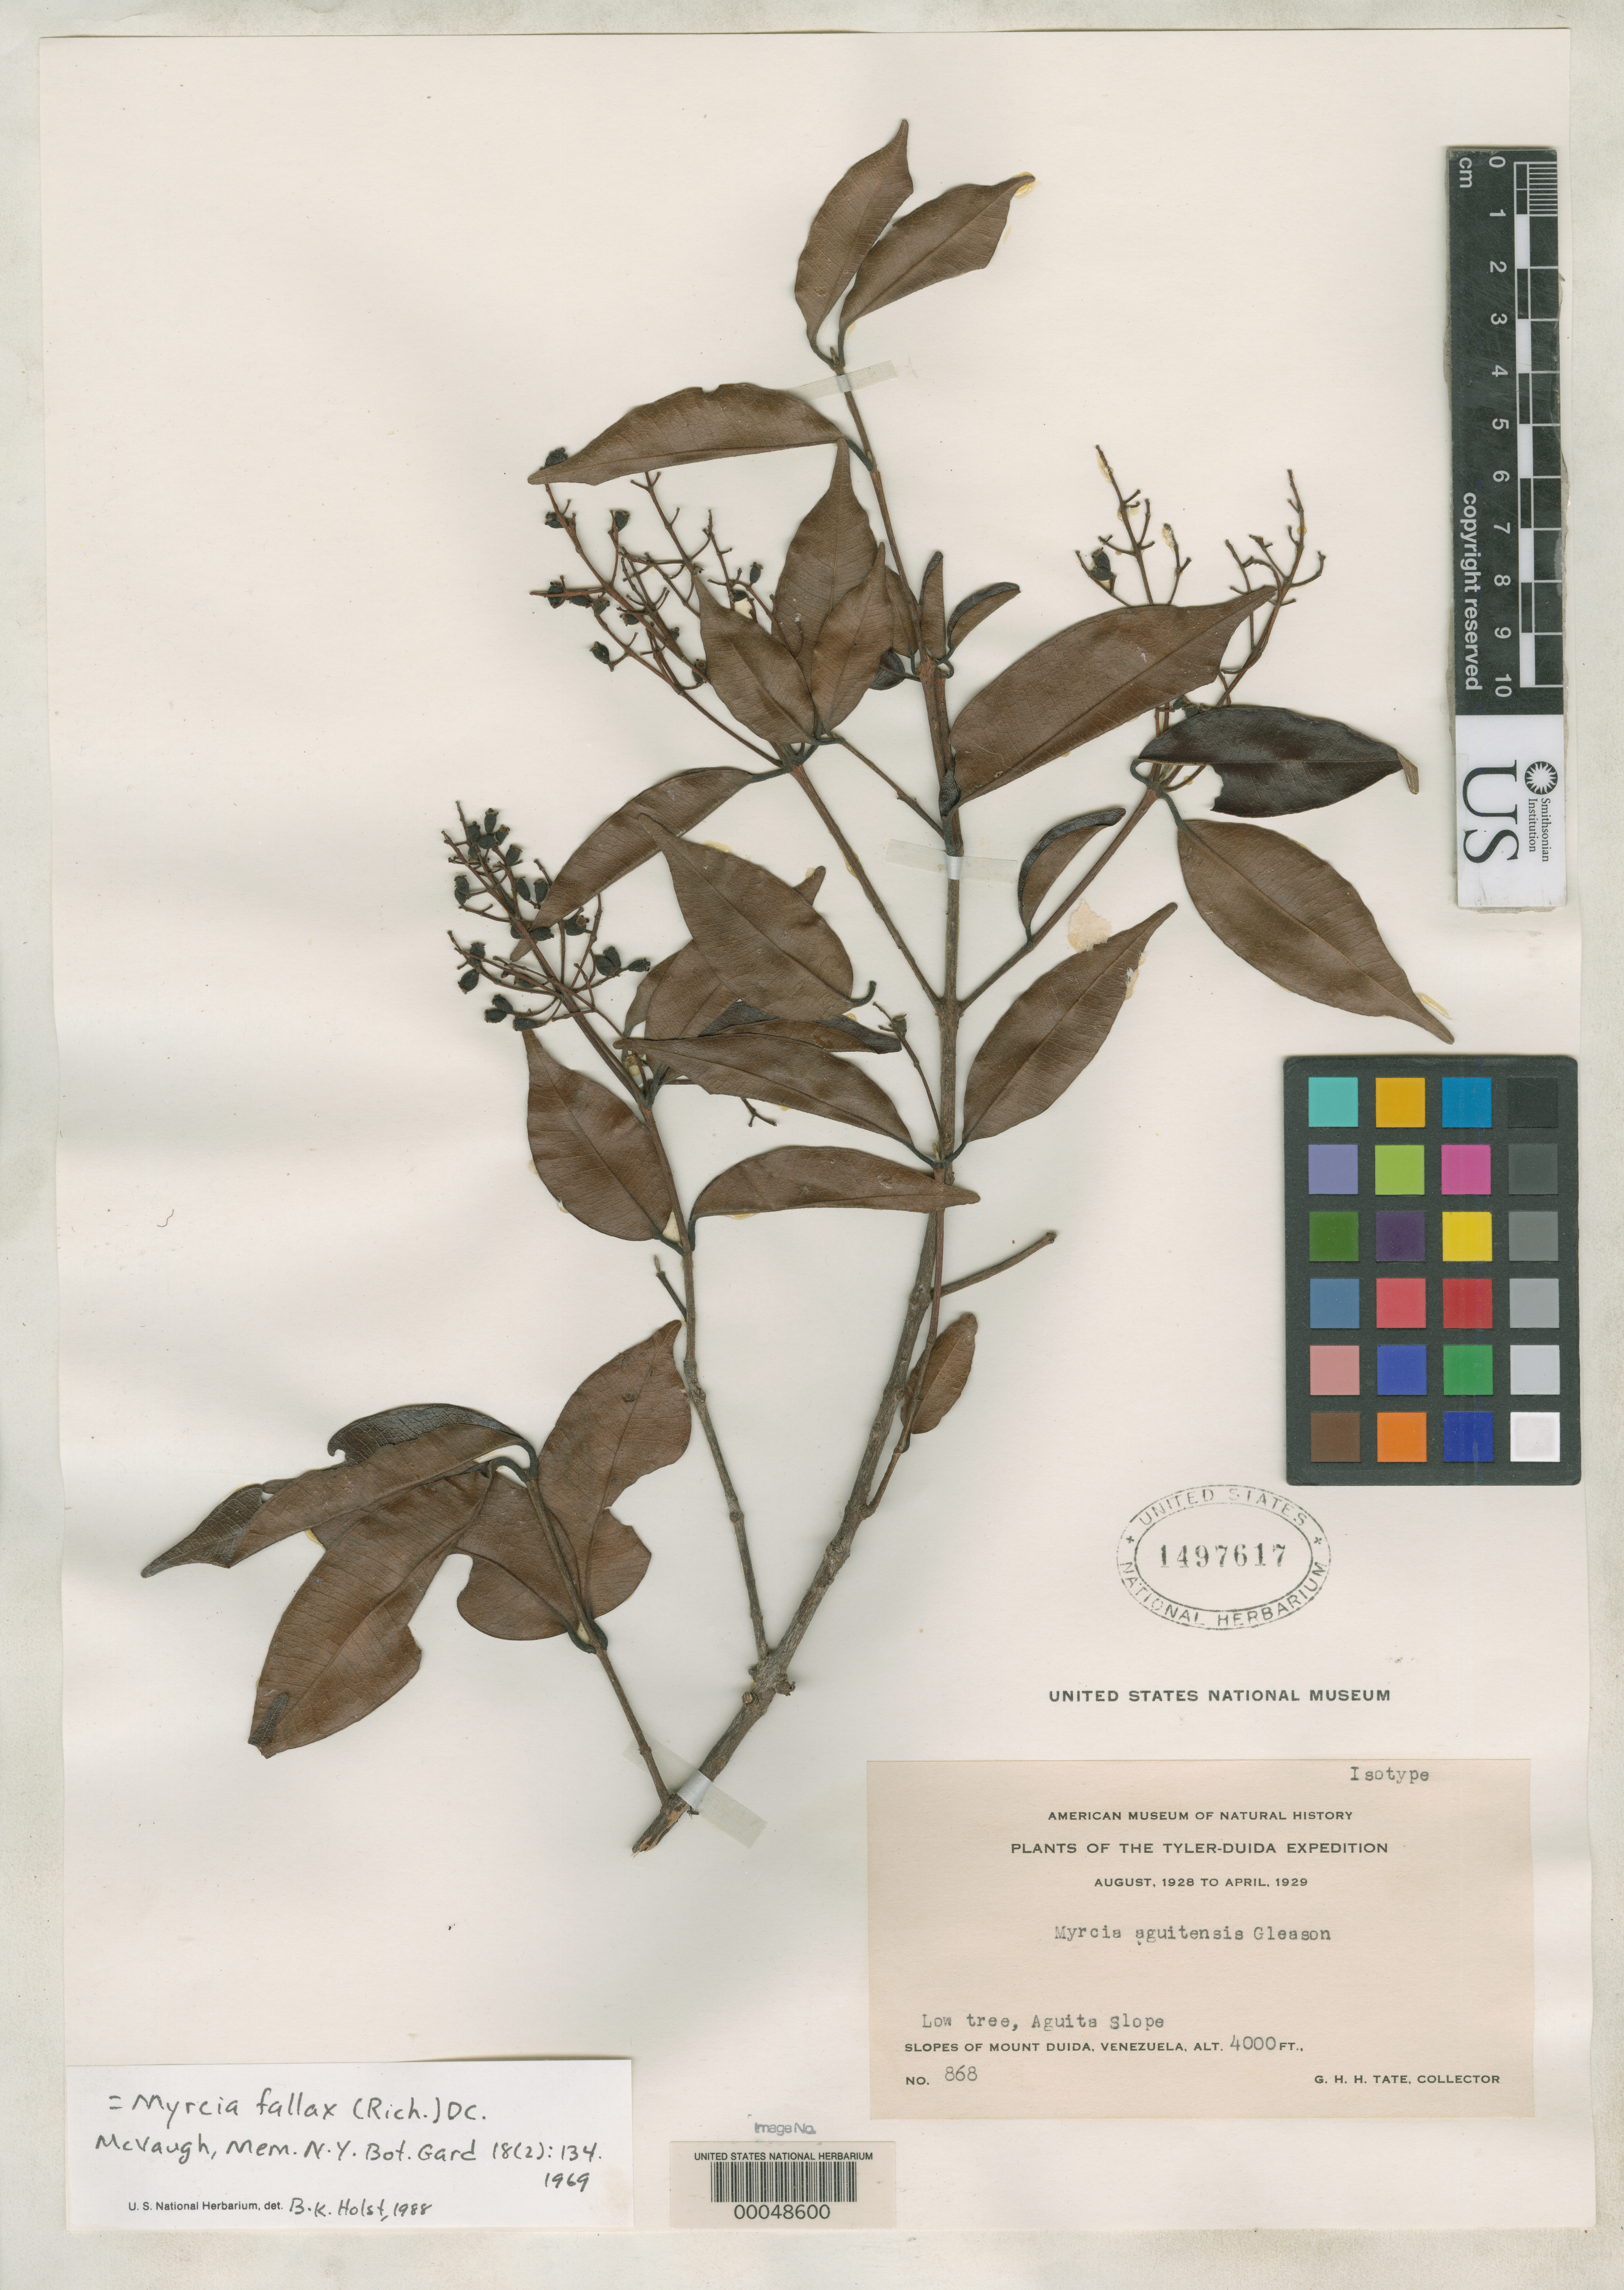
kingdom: Plantae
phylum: Tracheophyta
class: Magnoliopsida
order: Myrtales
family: Myrtaceae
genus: Myrcia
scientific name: Myrcia aguitensis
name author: Gleason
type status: Isotype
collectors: G. H. H.Tate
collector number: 868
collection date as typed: Aug 1928 to -- Apr 1929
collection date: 1928-08/1929-04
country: Venezuela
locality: Mt. Duida.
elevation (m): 1219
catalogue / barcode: US 1497617